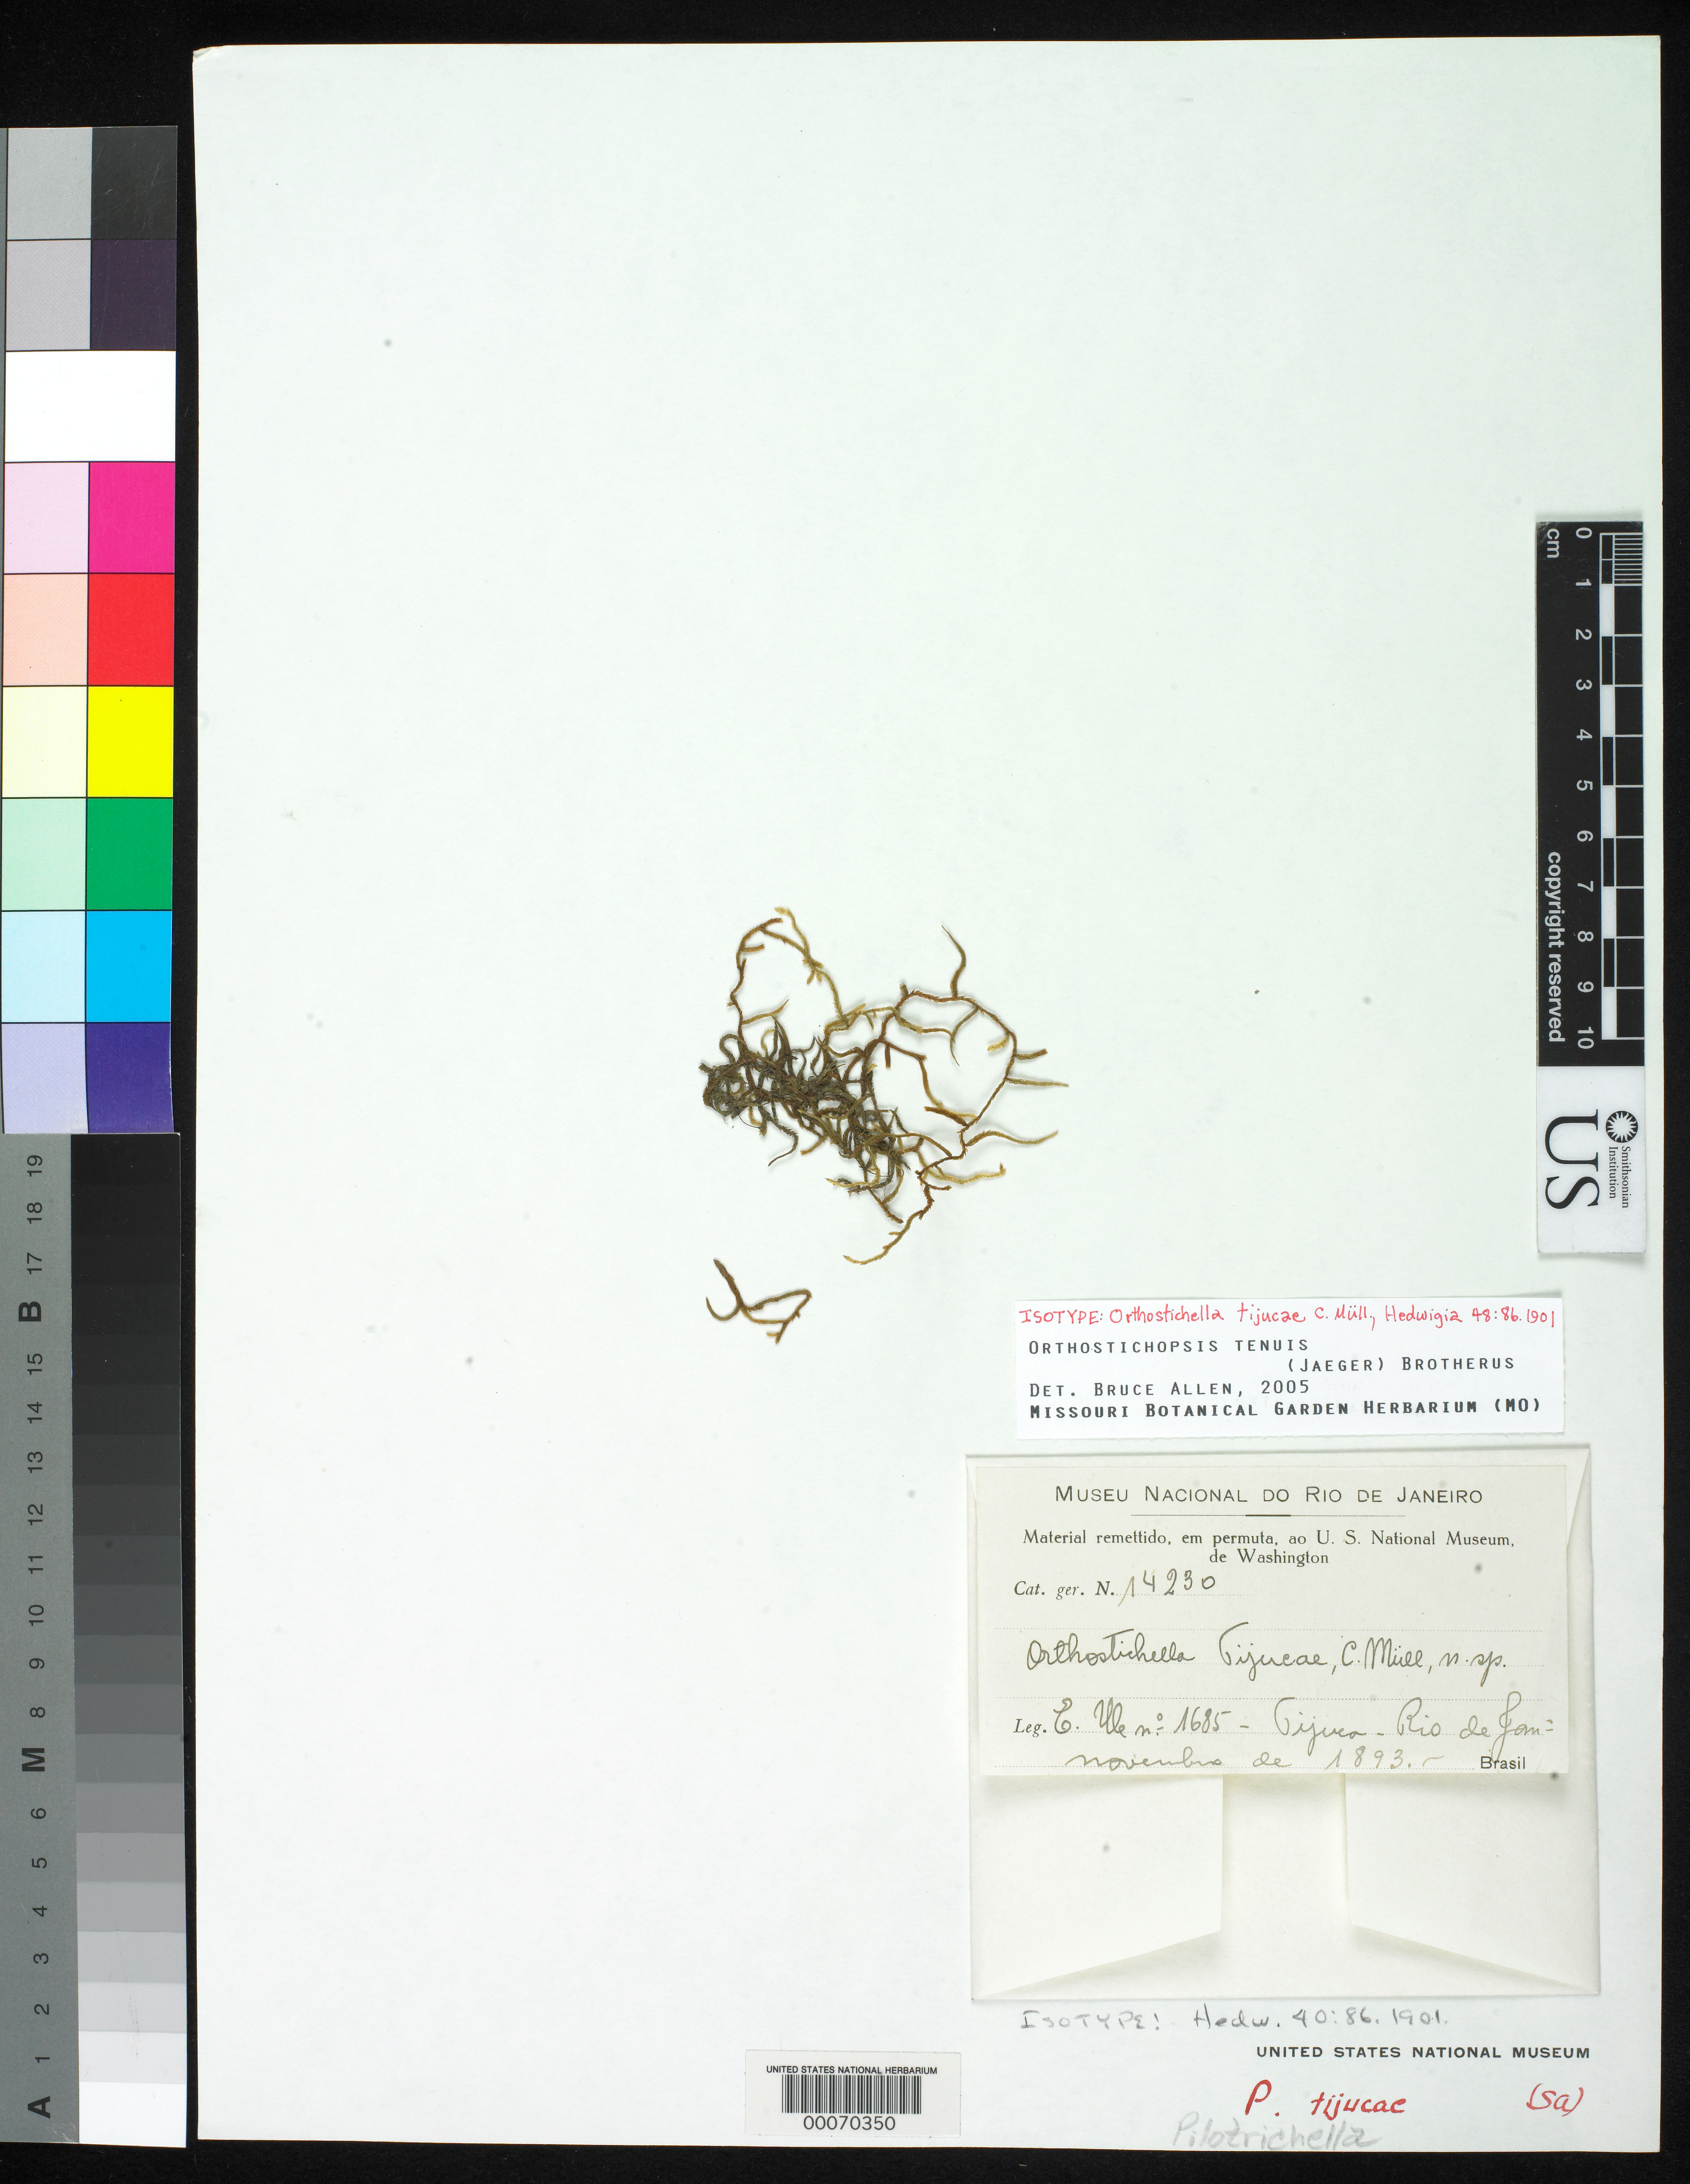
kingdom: Plantae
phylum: Bryophyta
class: Bryopsida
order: Hypnales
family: Orthostichellaceae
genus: Orthostichella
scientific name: Orthostichella tijucae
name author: Müll. Hal.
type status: Isotype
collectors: E. H. Ule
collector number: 1685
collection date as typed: Nov 1893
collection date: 1893-11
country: Brazil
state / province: Rio de Janeiro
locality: Tijuea.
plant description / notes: Cat. Gen. N. 14230.